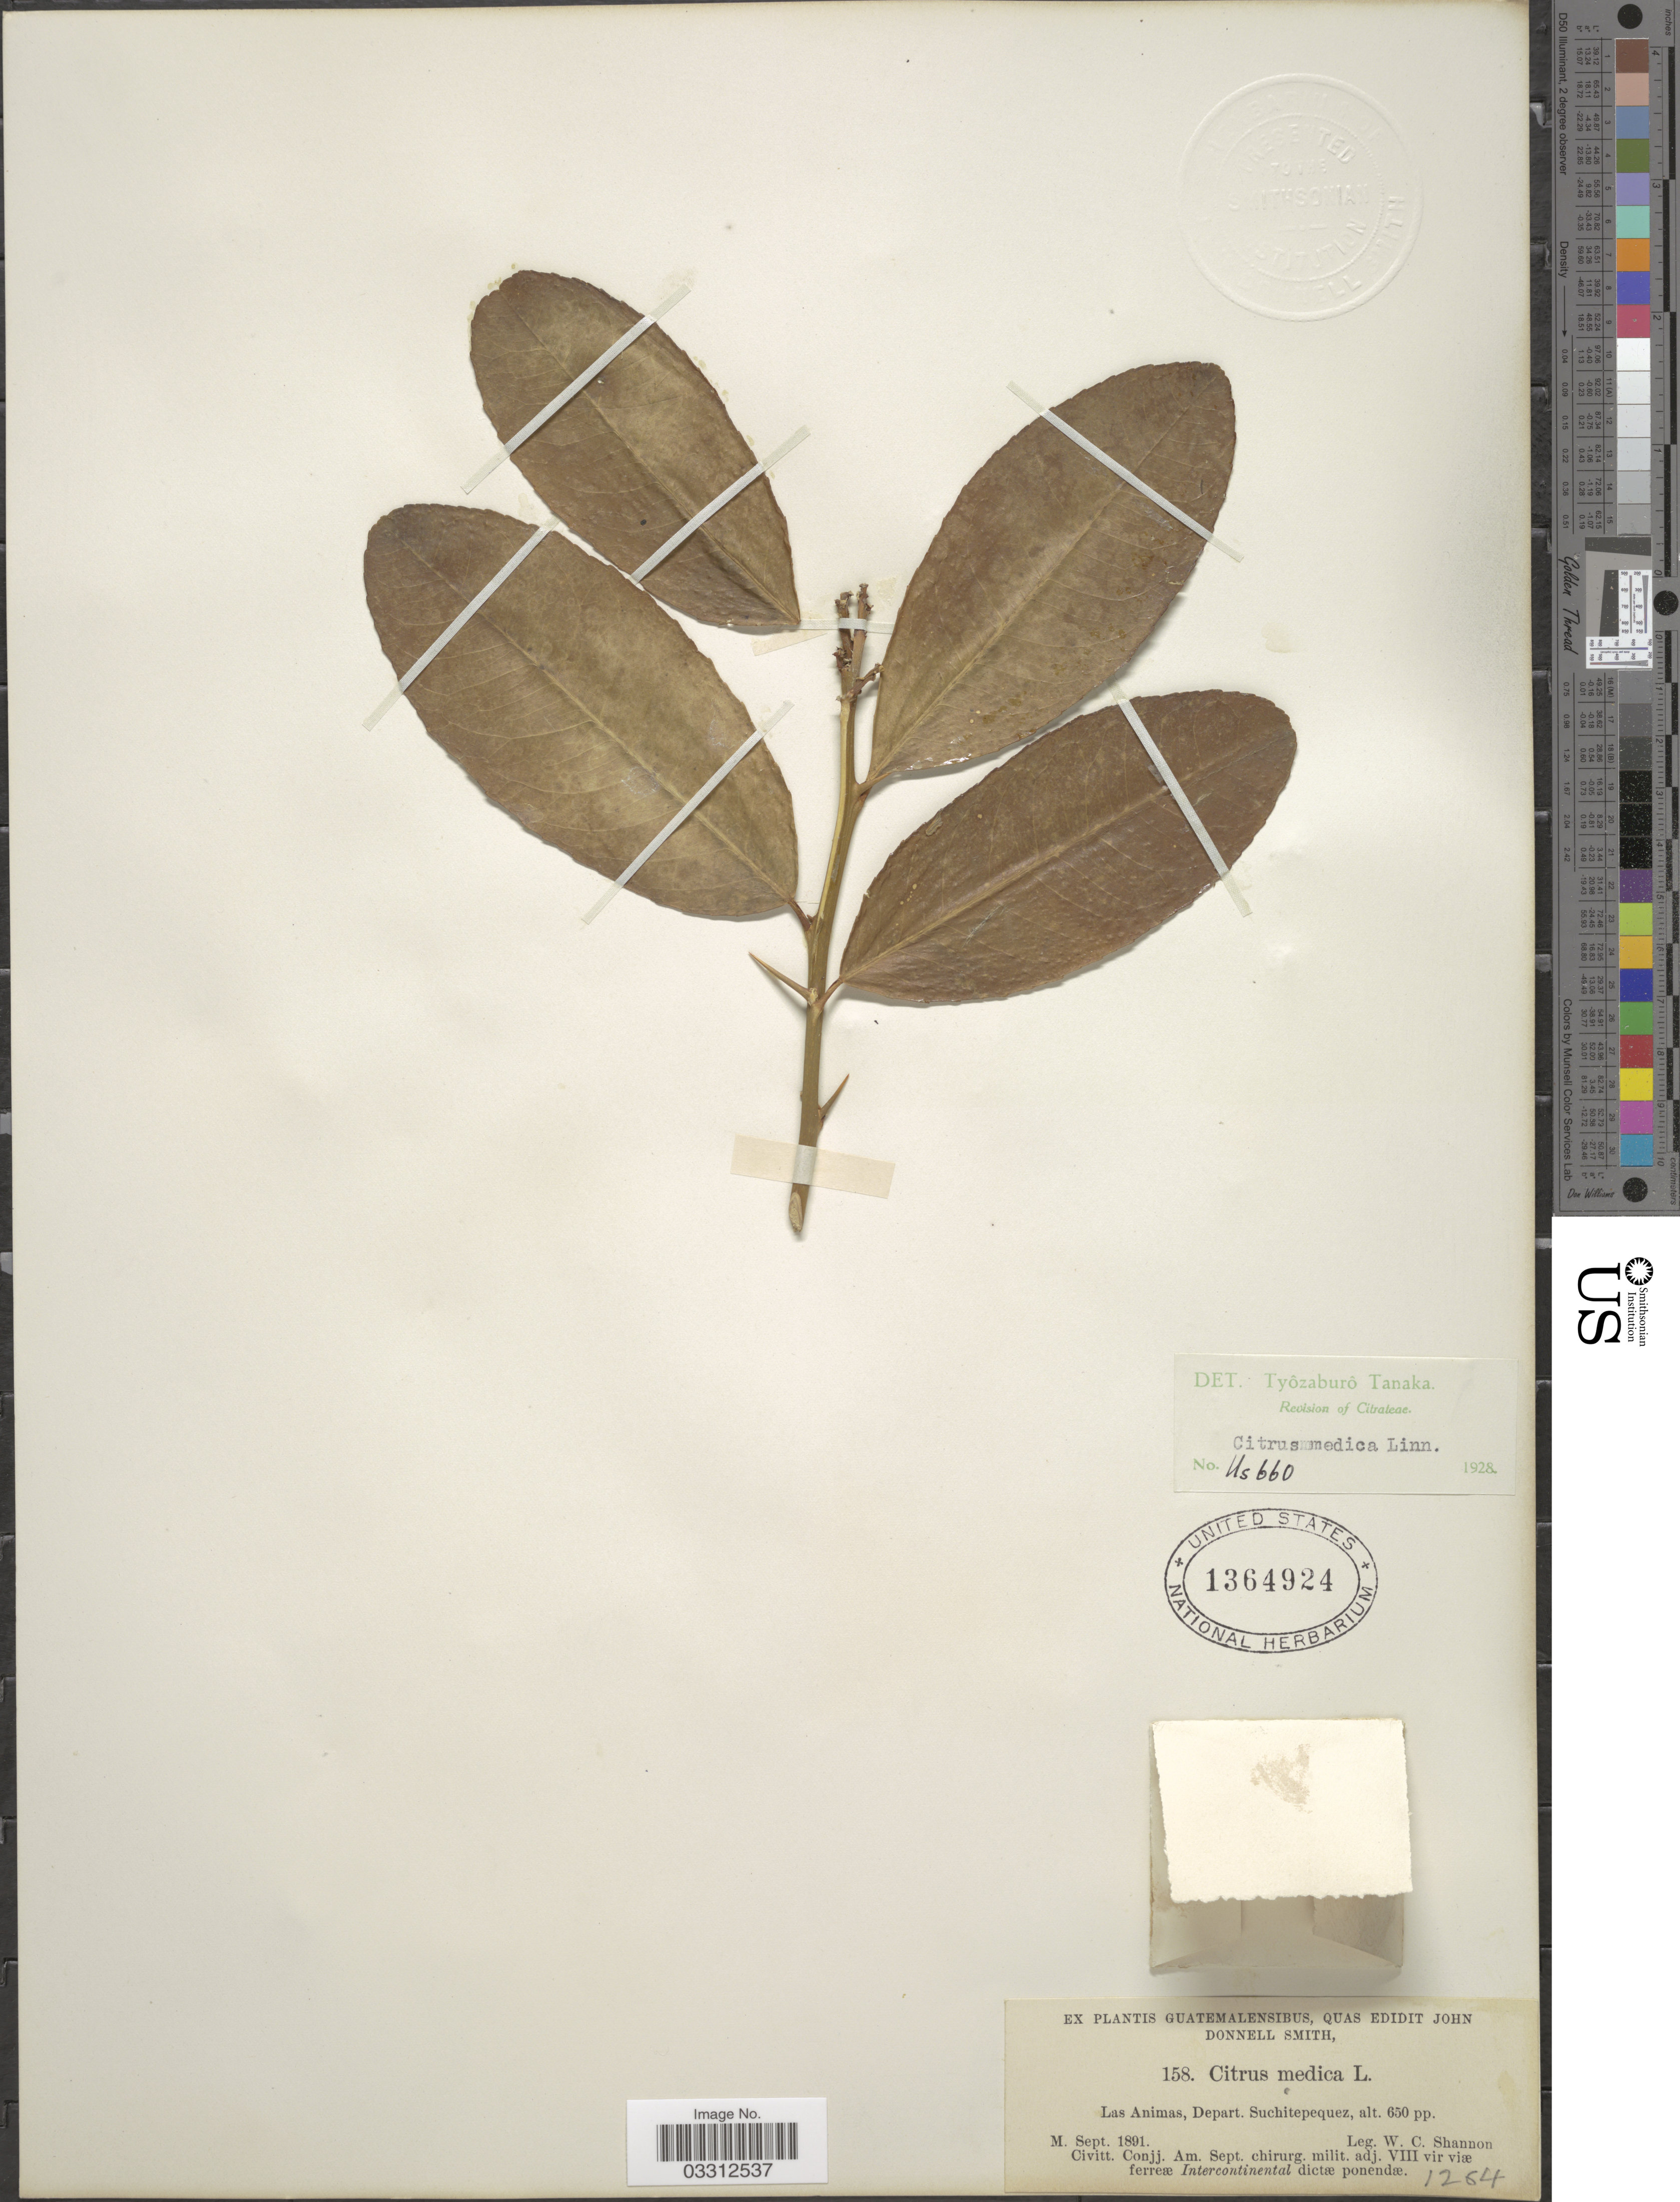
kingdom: Plantae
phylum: Tracheophyta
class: Magnoliopsida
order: Sapindales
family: Rutaceae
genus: Citrus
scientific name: Citrus medica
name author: L.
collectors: W. C. Shannon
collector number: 158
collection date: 1891-09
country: Guatemala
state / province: Suchitepéquez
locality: Las Animas, Depart. Suchitepequez.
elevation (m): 198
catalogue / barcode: US 1364924